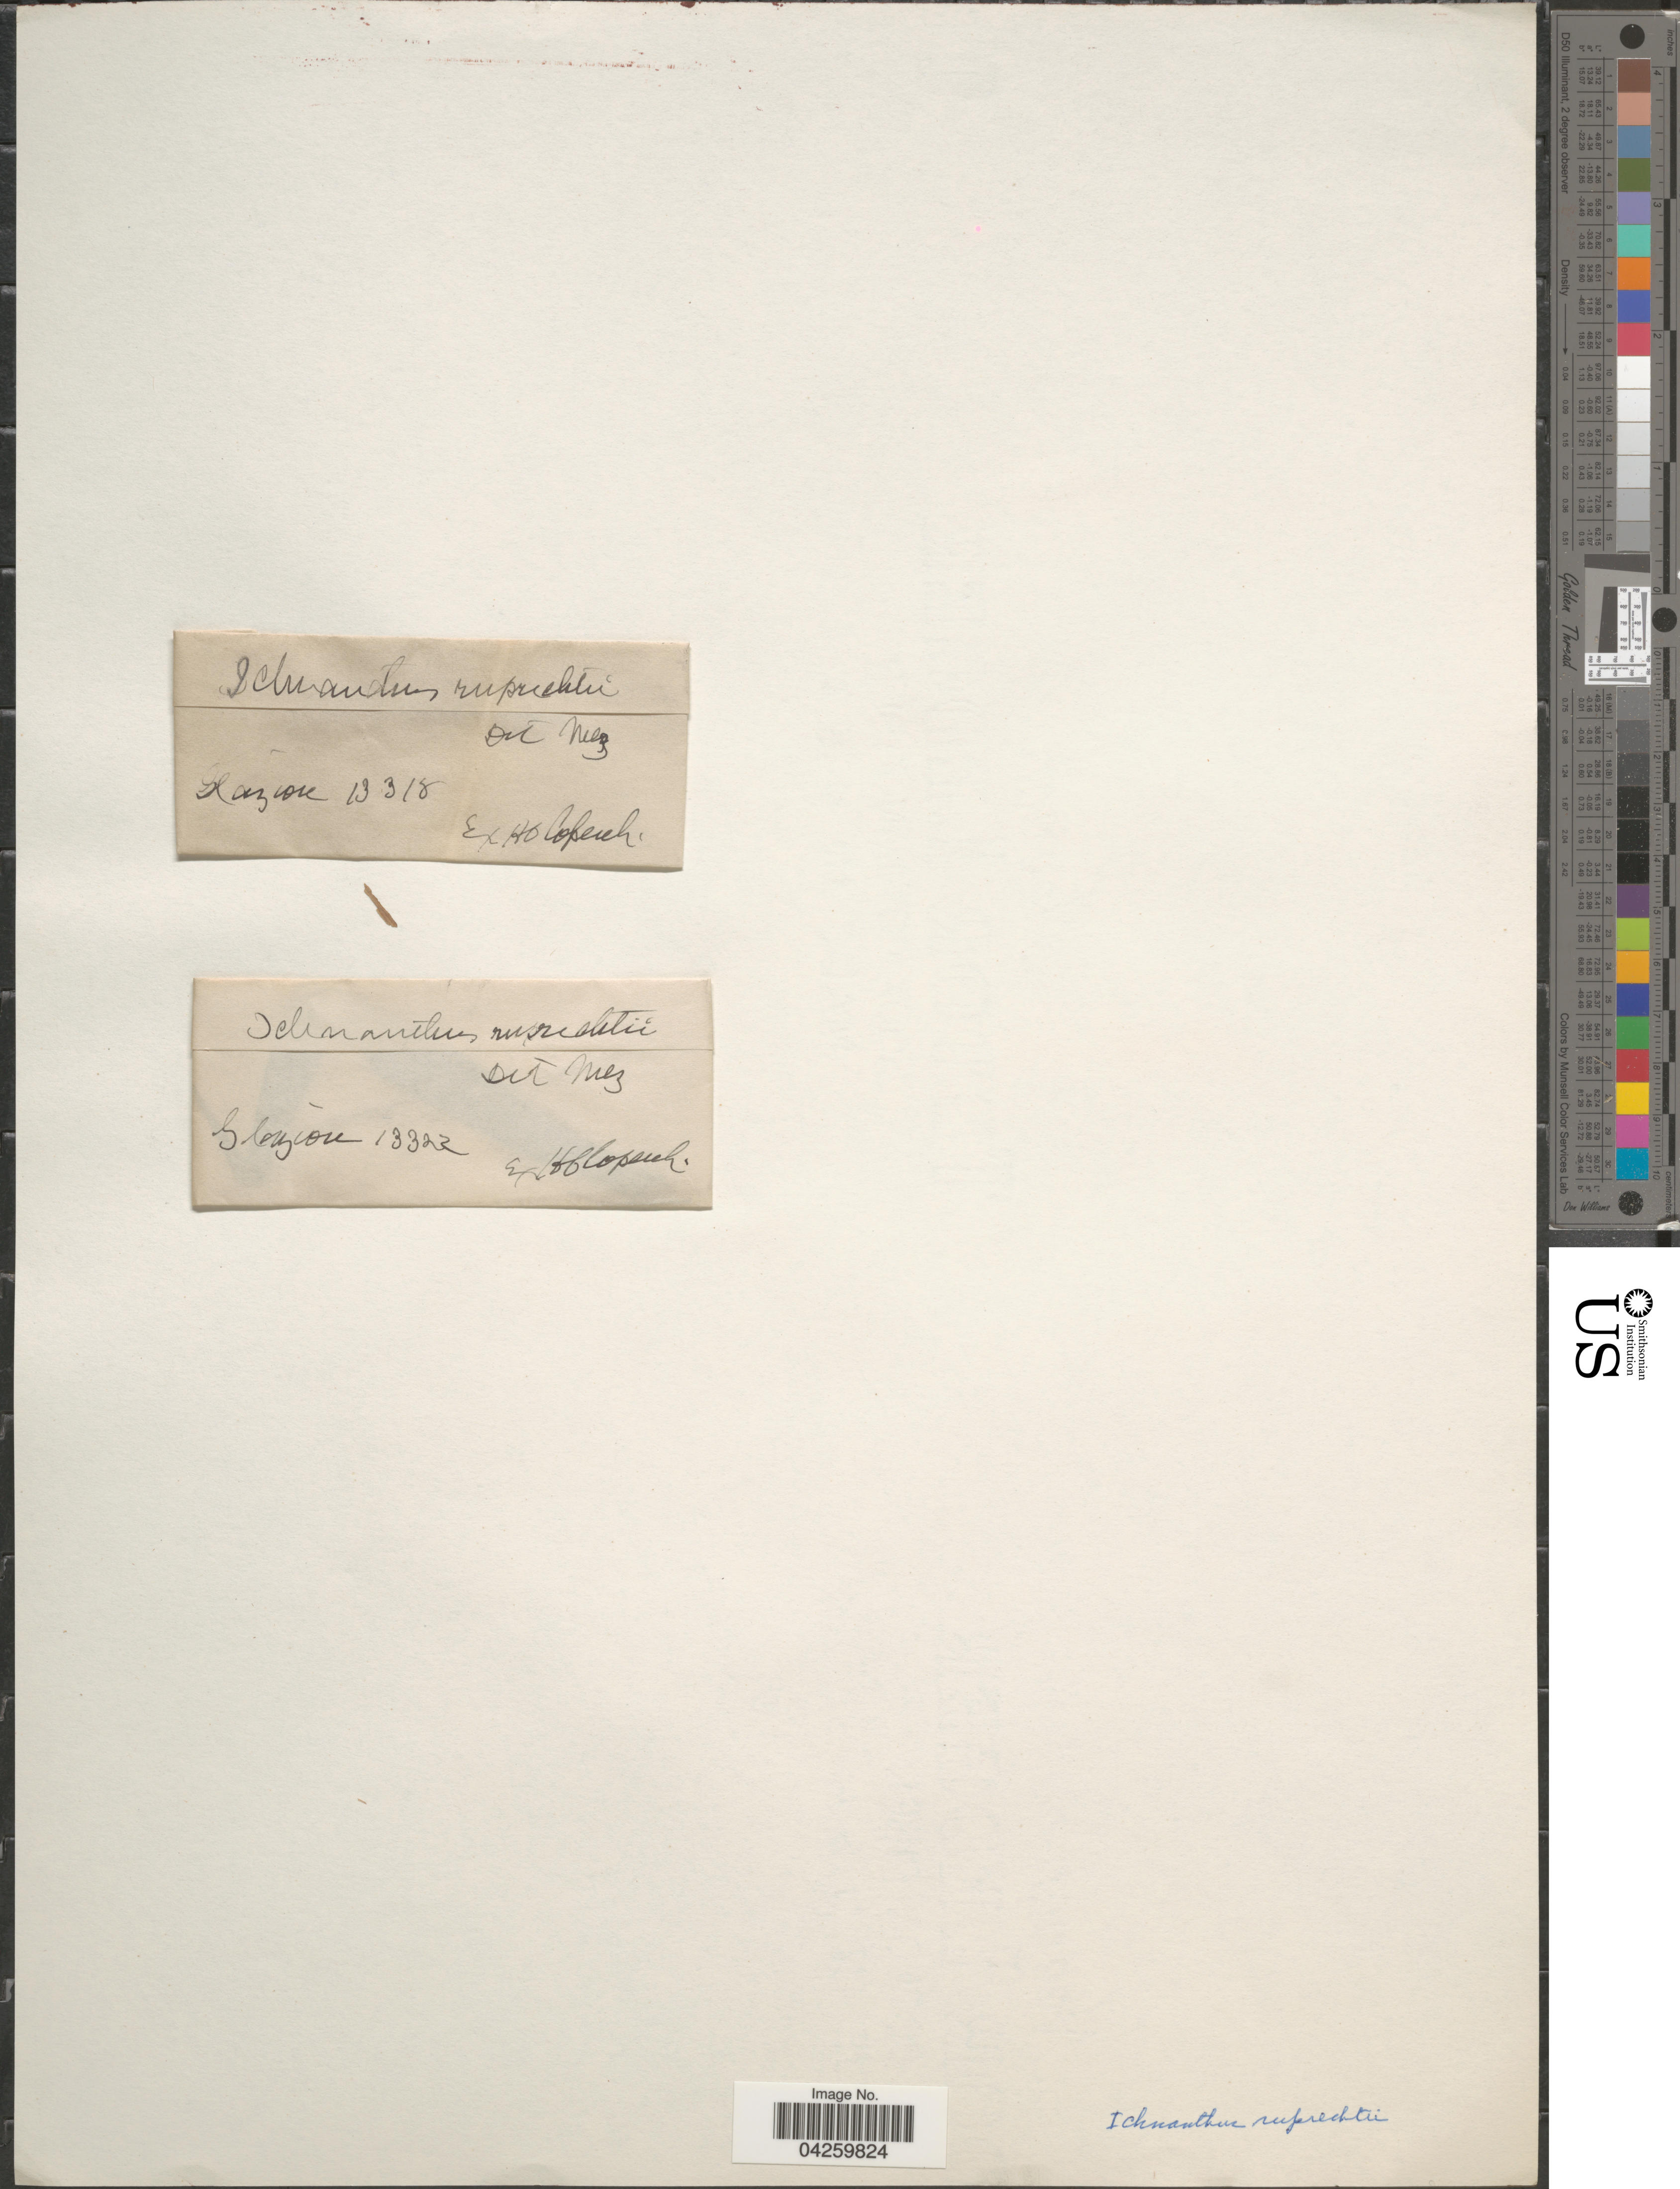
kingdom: Plantae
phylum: Tracheophyta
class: Liliopsida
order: Poales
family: Poaceae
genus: Ichnanthus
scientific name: Ichnanthus ruprechtii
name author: Döll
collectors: Glaziou, --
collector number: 13322